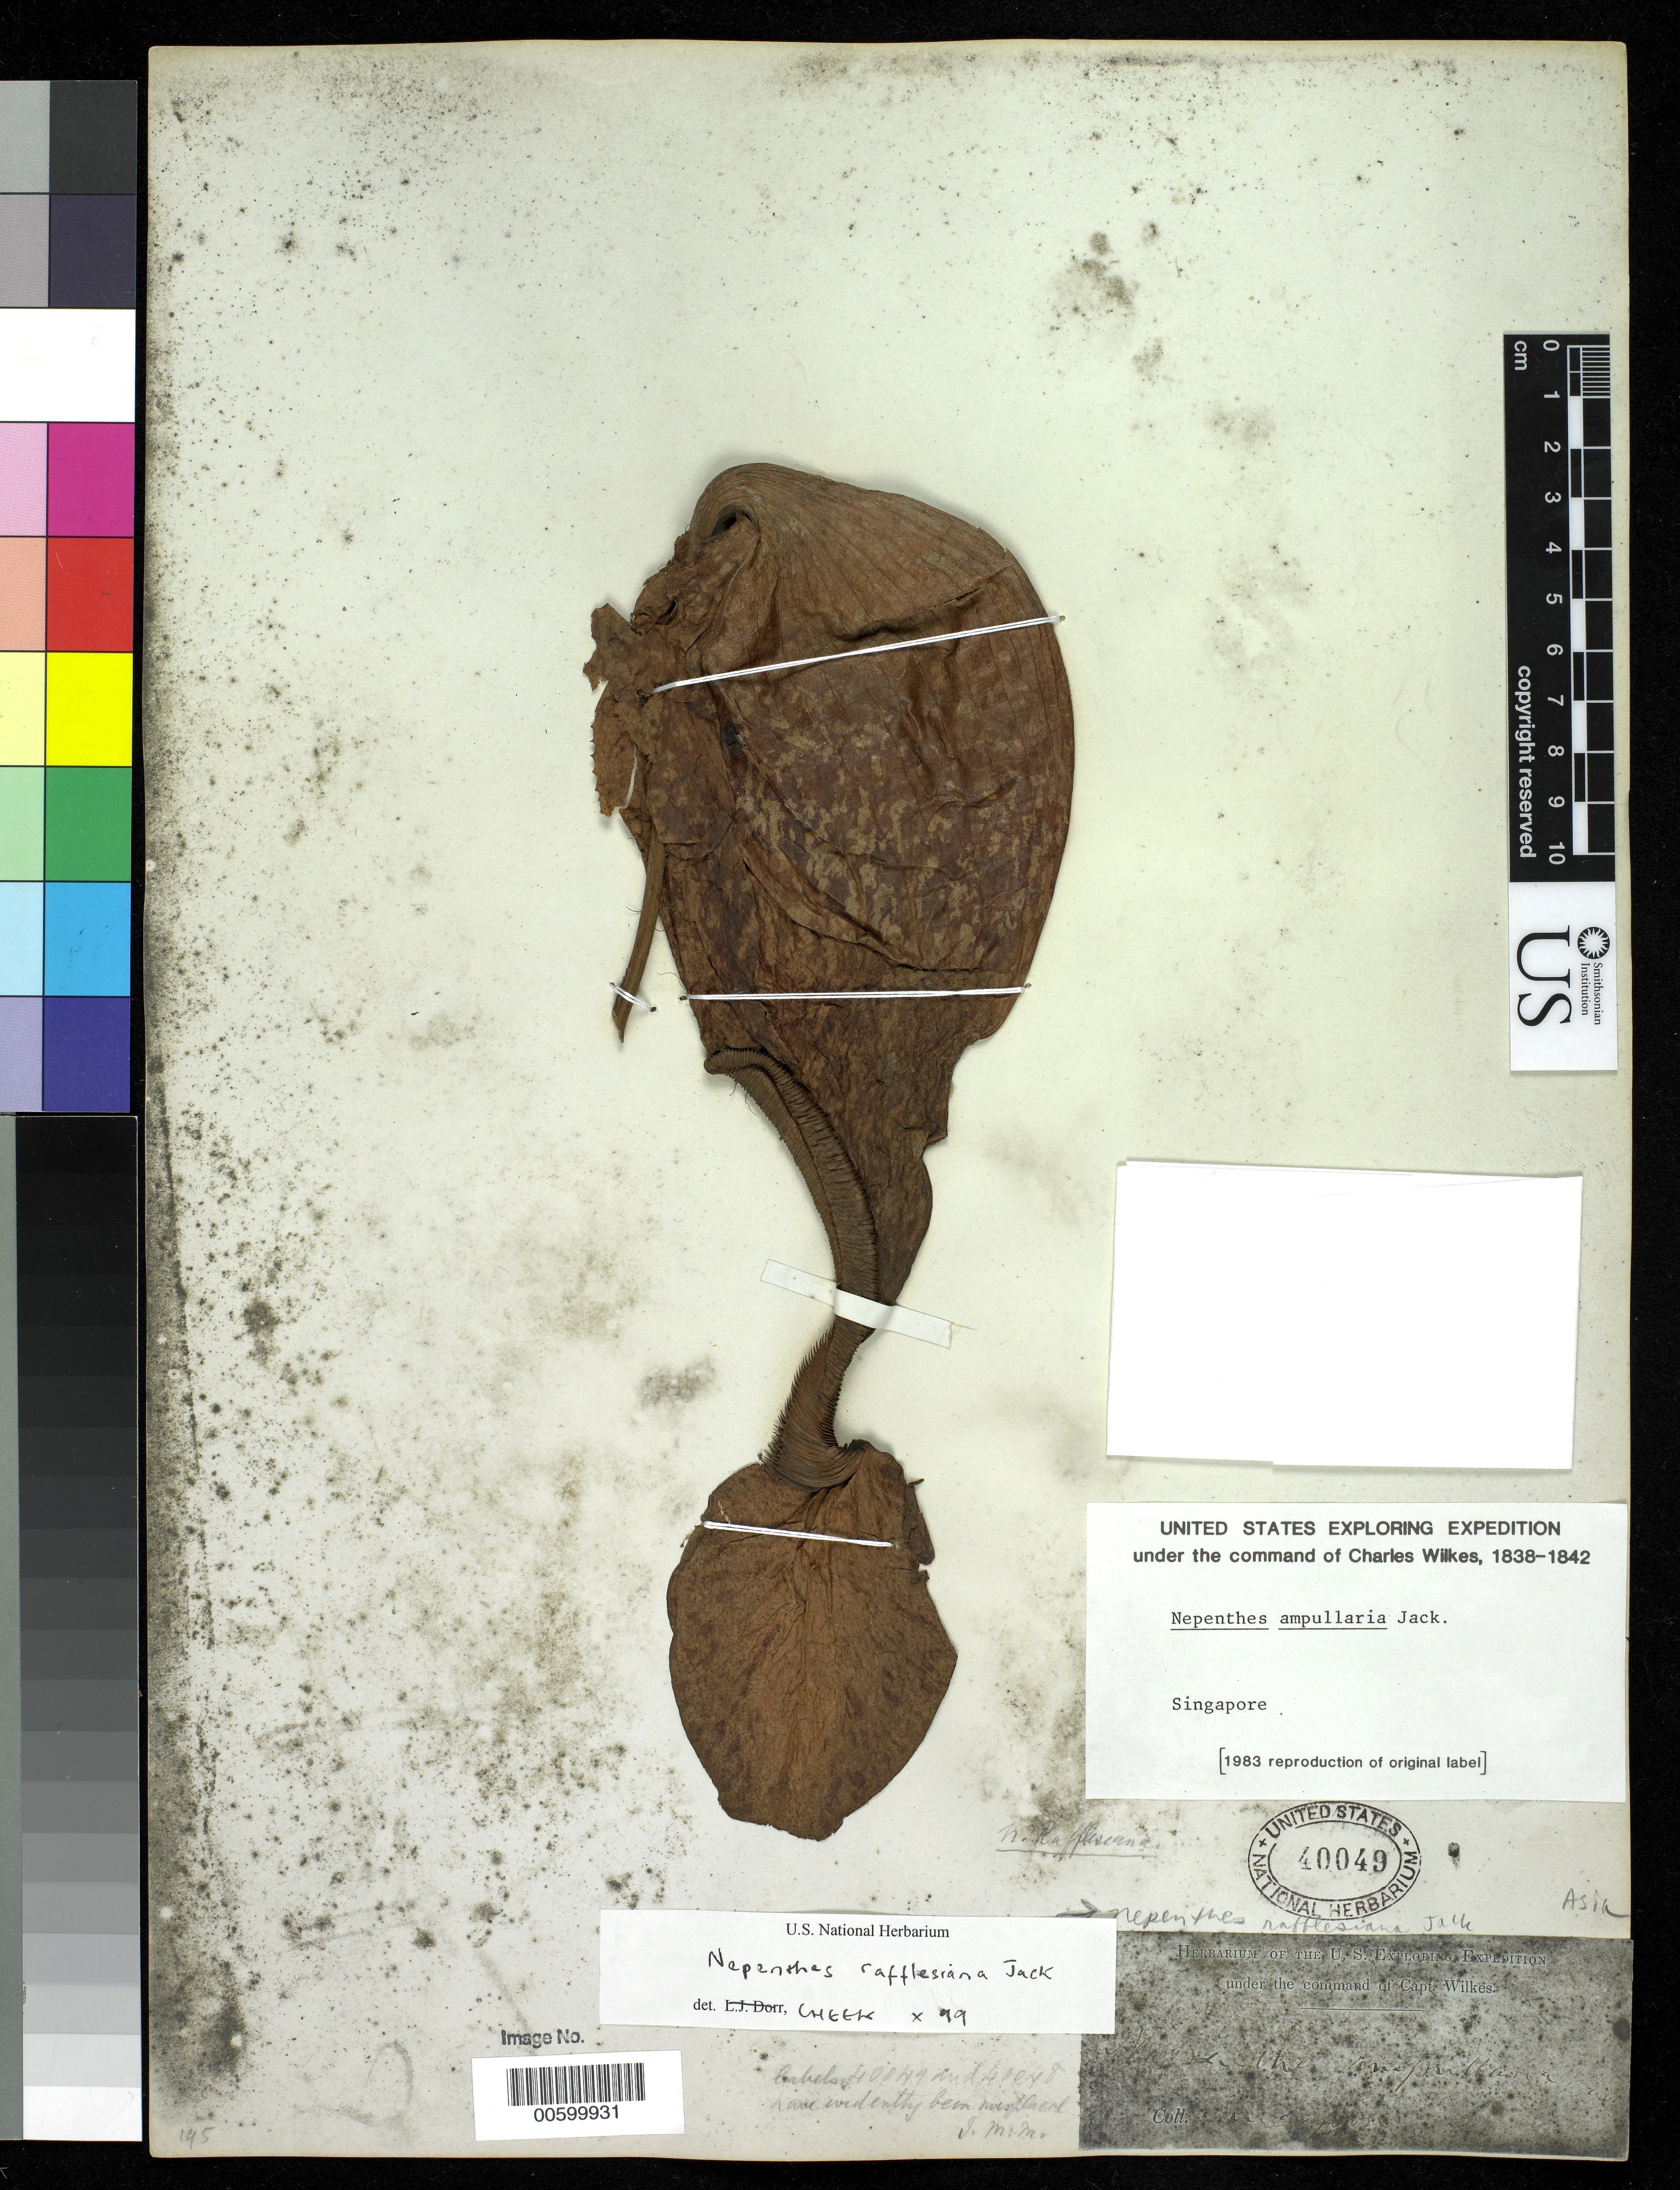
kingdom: Plantae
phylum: Tracheophyta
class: Magnoliopsida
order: Caryophyllales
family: Nepenthaceae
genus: Nepenthes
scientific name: Nepenthes ampullaria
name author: Jack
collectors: Wilkes Explor. Exped.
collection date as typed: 1838 to -- --- 1842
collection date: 1838/1842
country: Singapore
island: Singapore Island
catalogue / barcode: US 40049